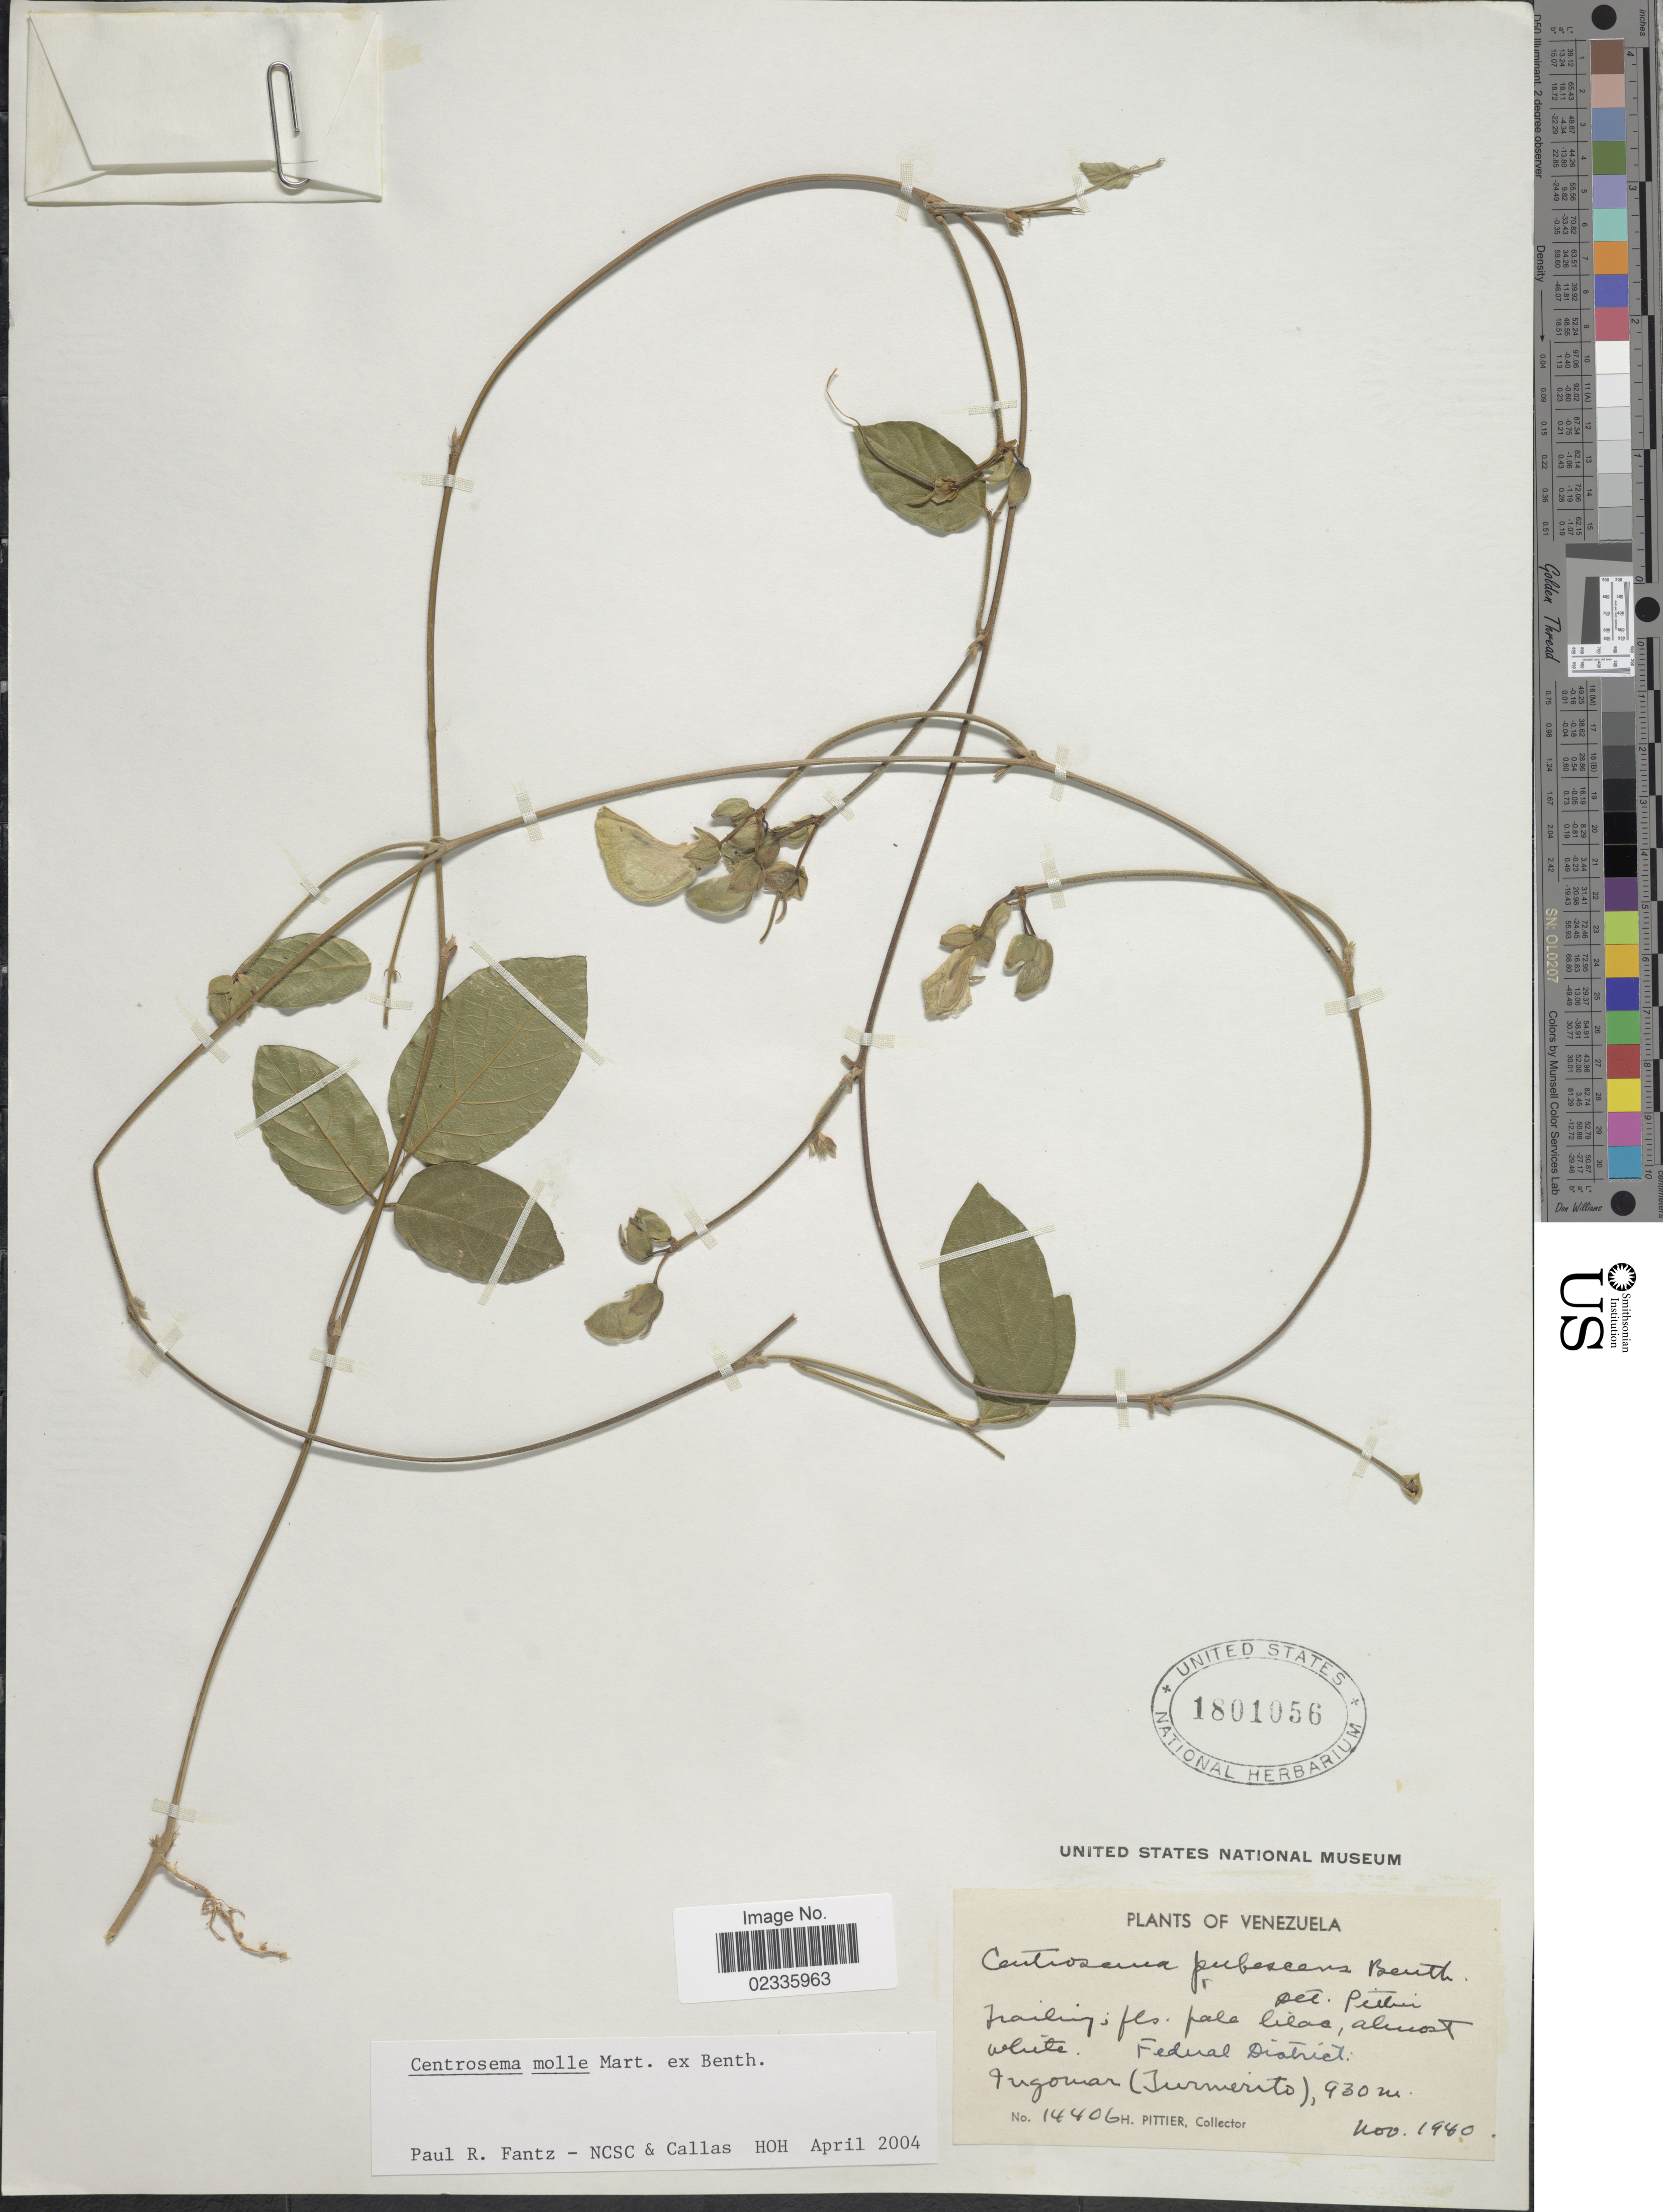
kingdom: Plantae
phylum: Tracheophyta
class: Magnoliopsida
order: Fabales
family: Fabaceae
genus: Centrosema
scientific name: Centrosema molle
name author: Mart. ex Benth.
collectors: H. F. Pittier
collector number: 1440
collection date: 1940-11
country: Venezuela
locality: Federal District. Ingomar (Turmerito)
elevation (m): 930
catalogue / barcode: US 1801056